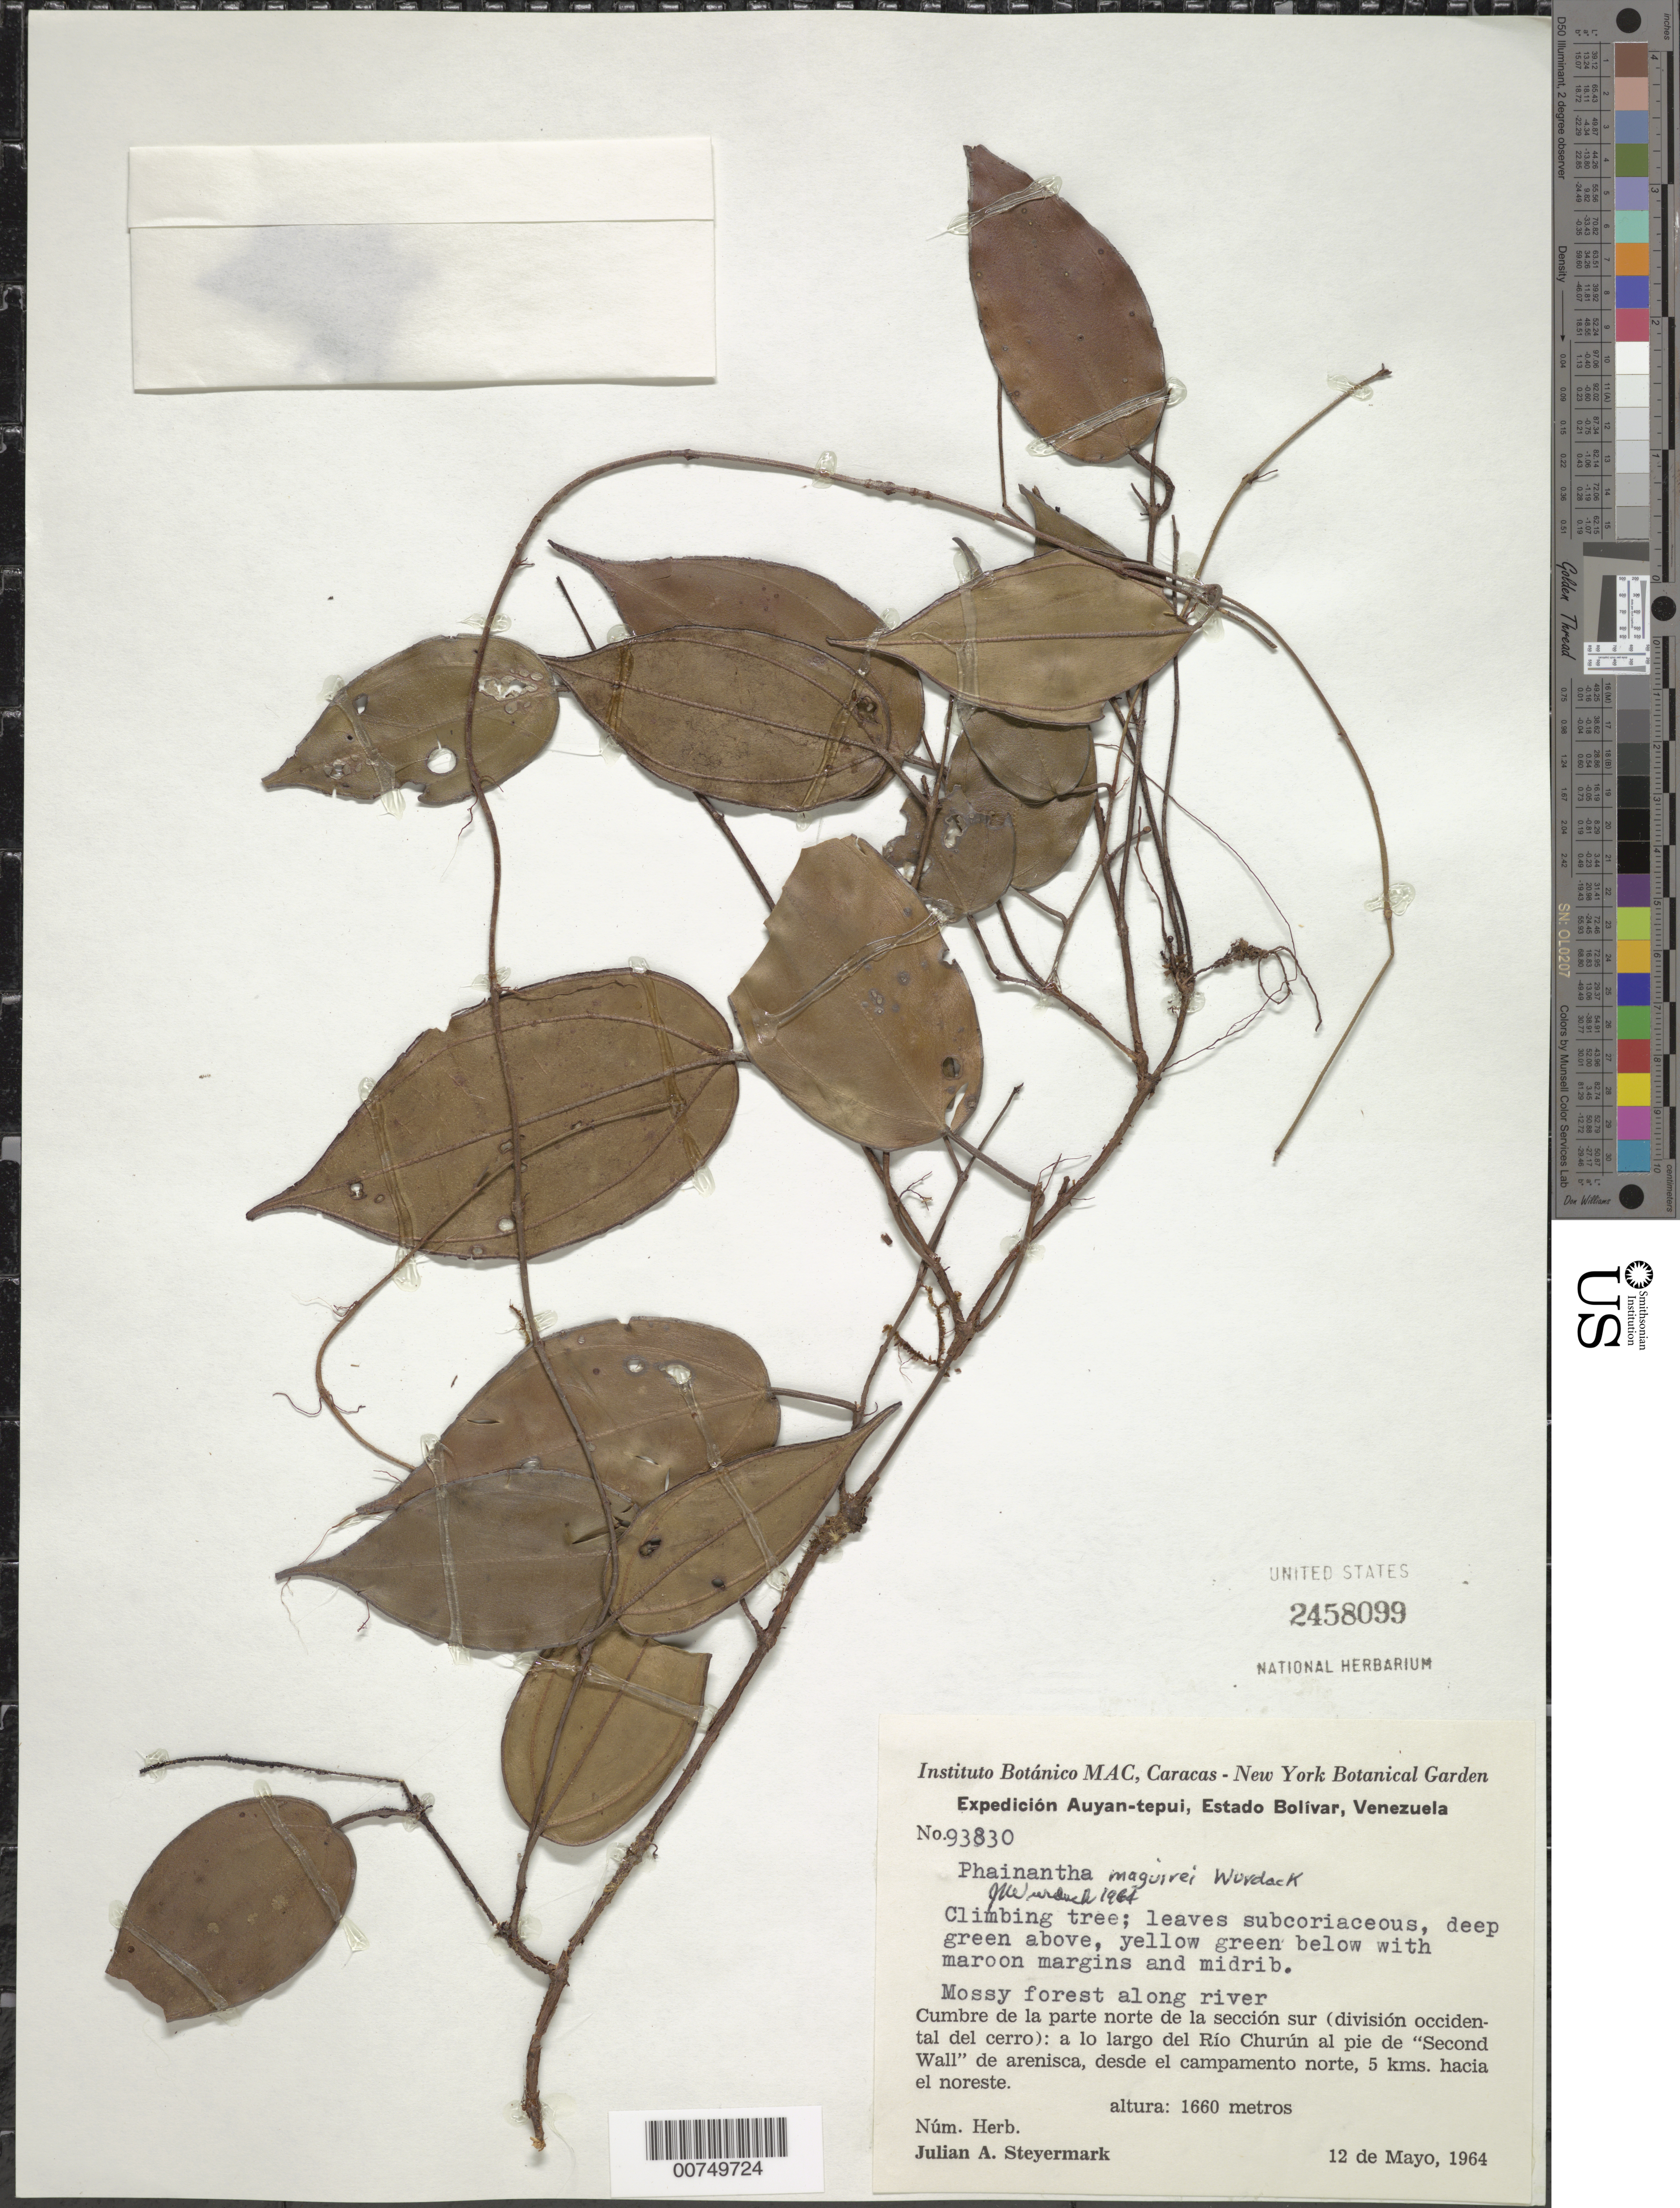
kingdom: Plantae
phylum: Tracheophyta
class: Magnoliopsida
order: Myrtales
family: Melastomataceae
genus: Phainantha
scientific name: Phainantha maguirei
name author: Wurdack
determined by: Wurdack, John J., (US), US (UNITED STATES)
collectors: J. Steyermark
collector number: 93830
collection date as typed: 12-May-64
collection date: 1964-05-12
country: Venezuela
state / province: Bolívar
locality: Auyan-tepuí, Río Churún, de la parte norte de la sección sur (división occidental del cerro); a lo largo del Río Churún al pie de "Second Wall" desde el campamento norte, 5 km hacia el noreste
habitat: Mossy forest along river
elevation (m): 1660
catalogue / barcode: US 2458099